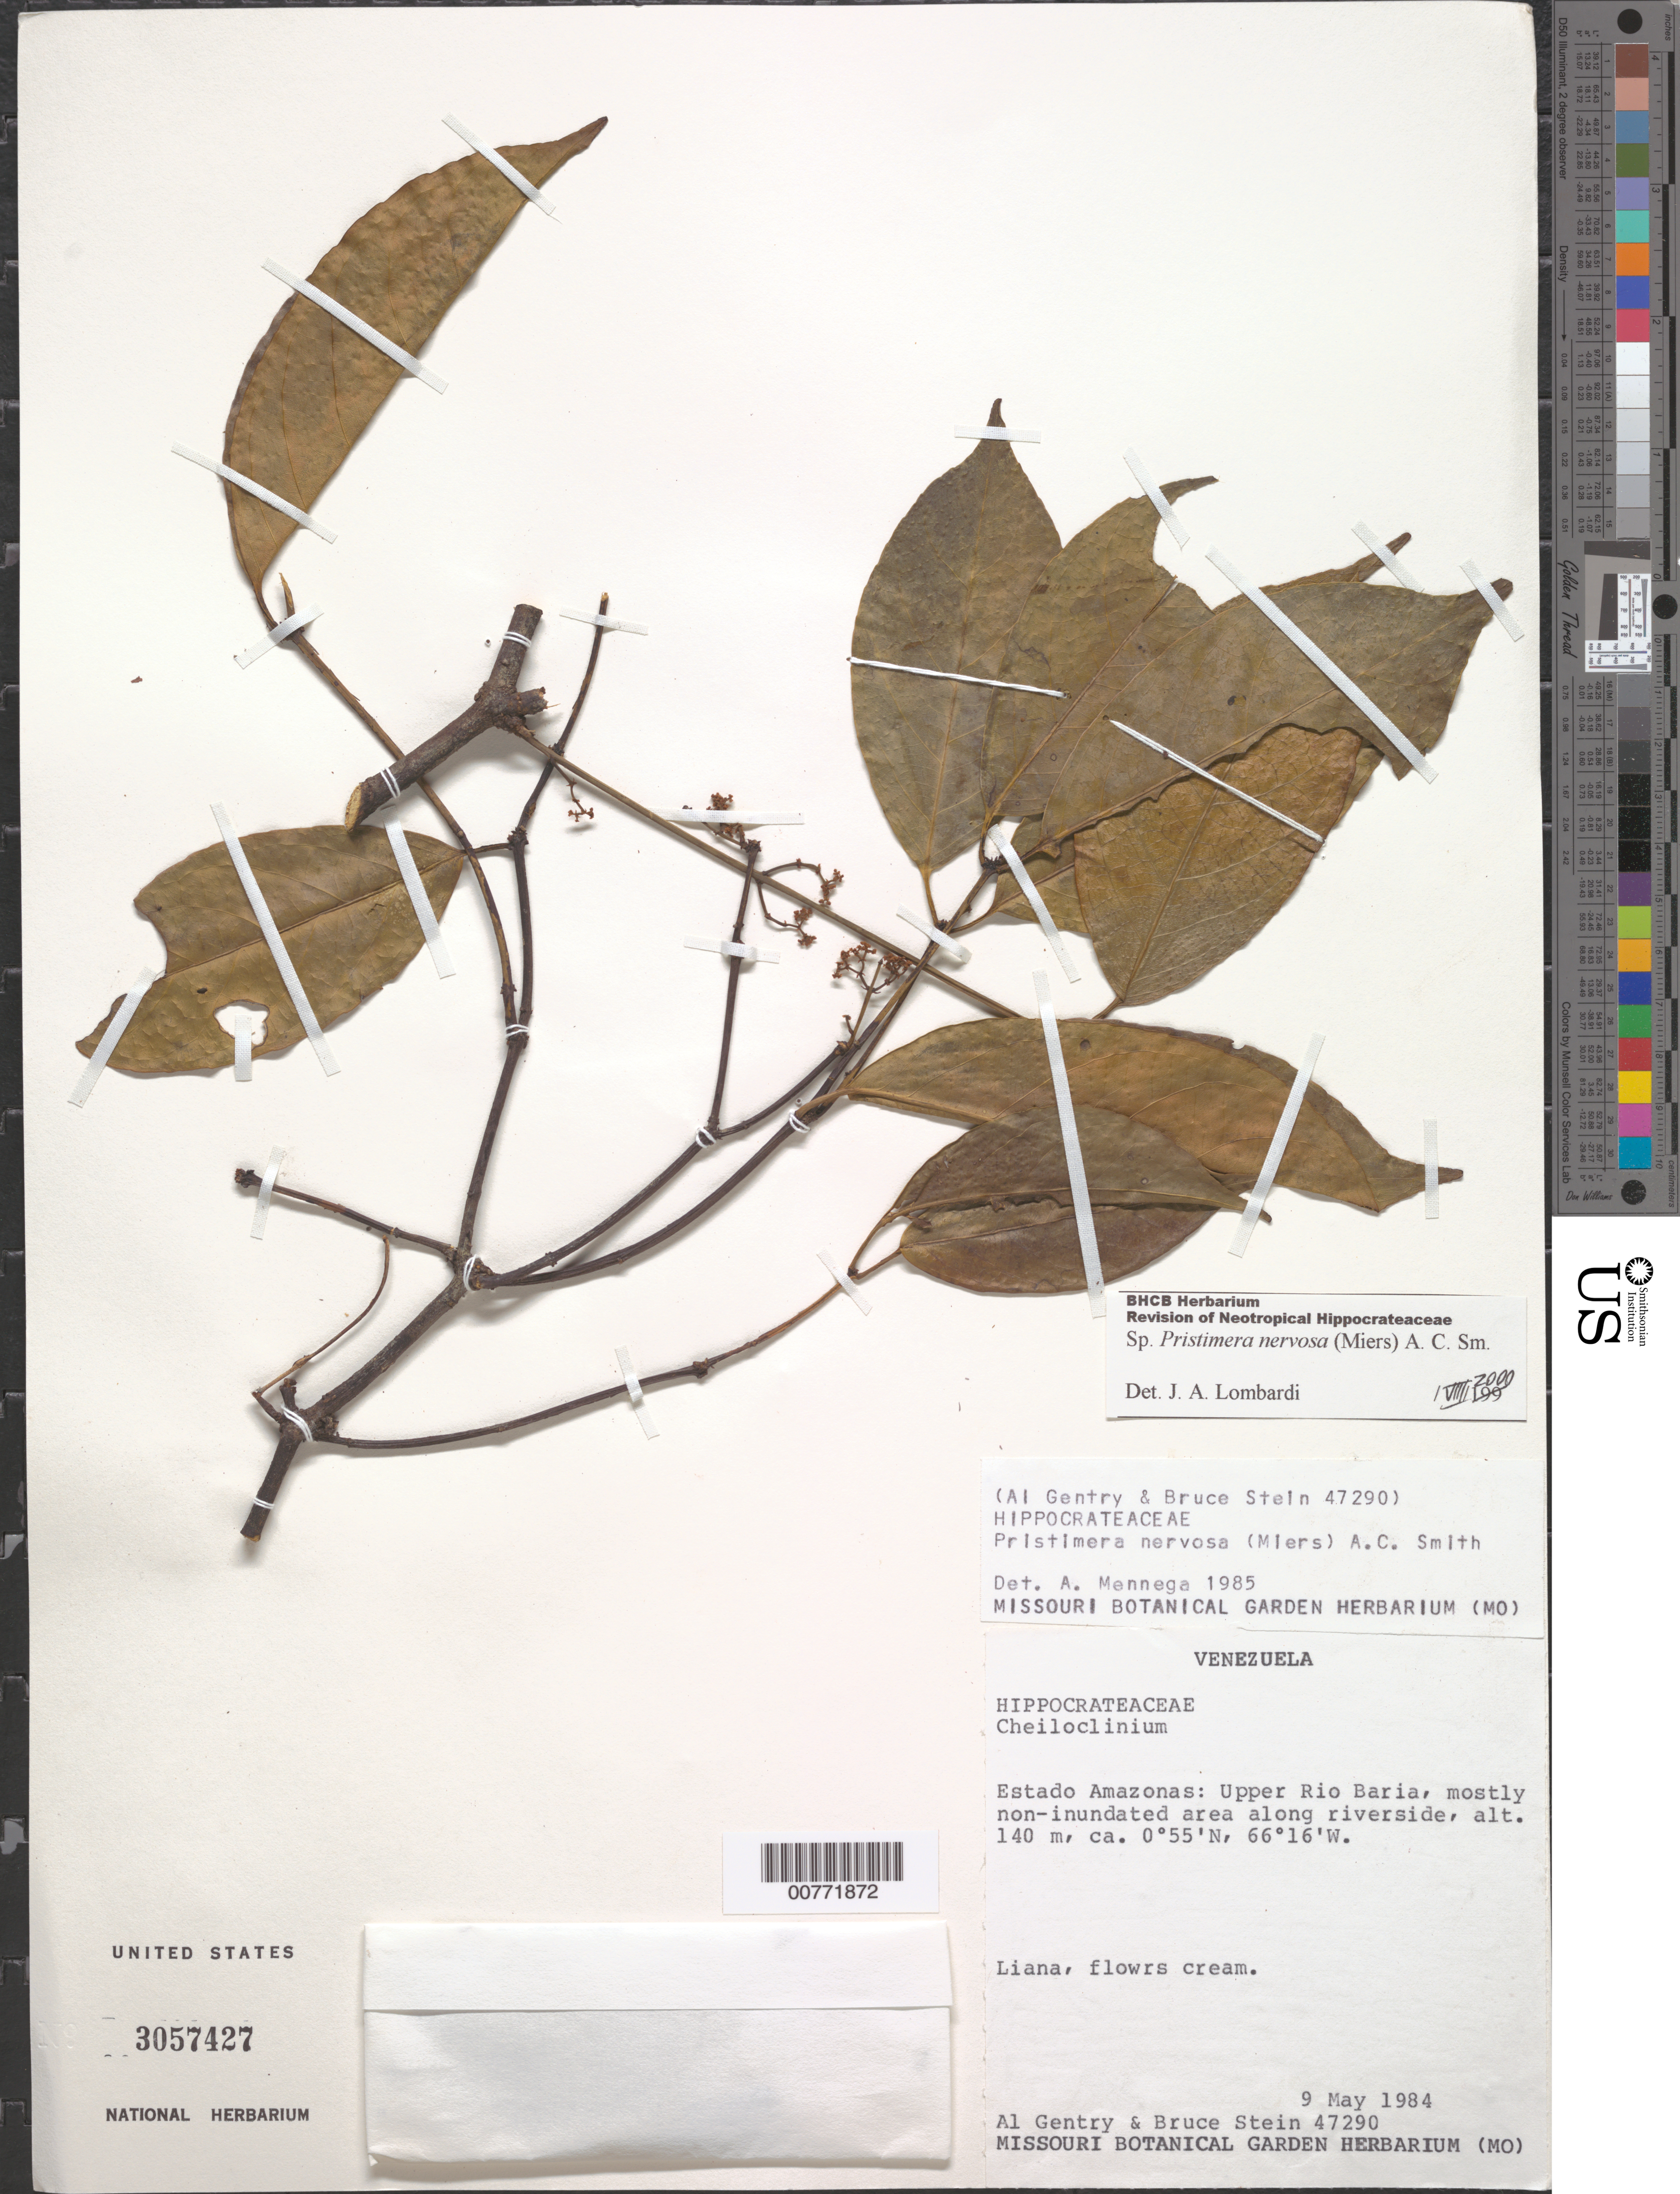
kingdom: Plantae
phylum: Tracheophyta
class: Magnoliopsida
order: Celastrales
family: Celastraceae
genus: Pristimera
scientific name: Pristimera nervosa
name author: (Miers) A.C. Sm.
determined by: Lombardi, Julio A.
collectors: A. H. Gentry & B. Stein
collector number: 47290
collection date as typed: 9-May-84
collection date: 1984-05-09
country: Venezuela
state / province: Amazonas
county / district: Río Negro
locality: Río Baria, upper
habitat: Mostly non-inudated area along riverside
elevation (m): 140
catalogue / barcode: US 3057427